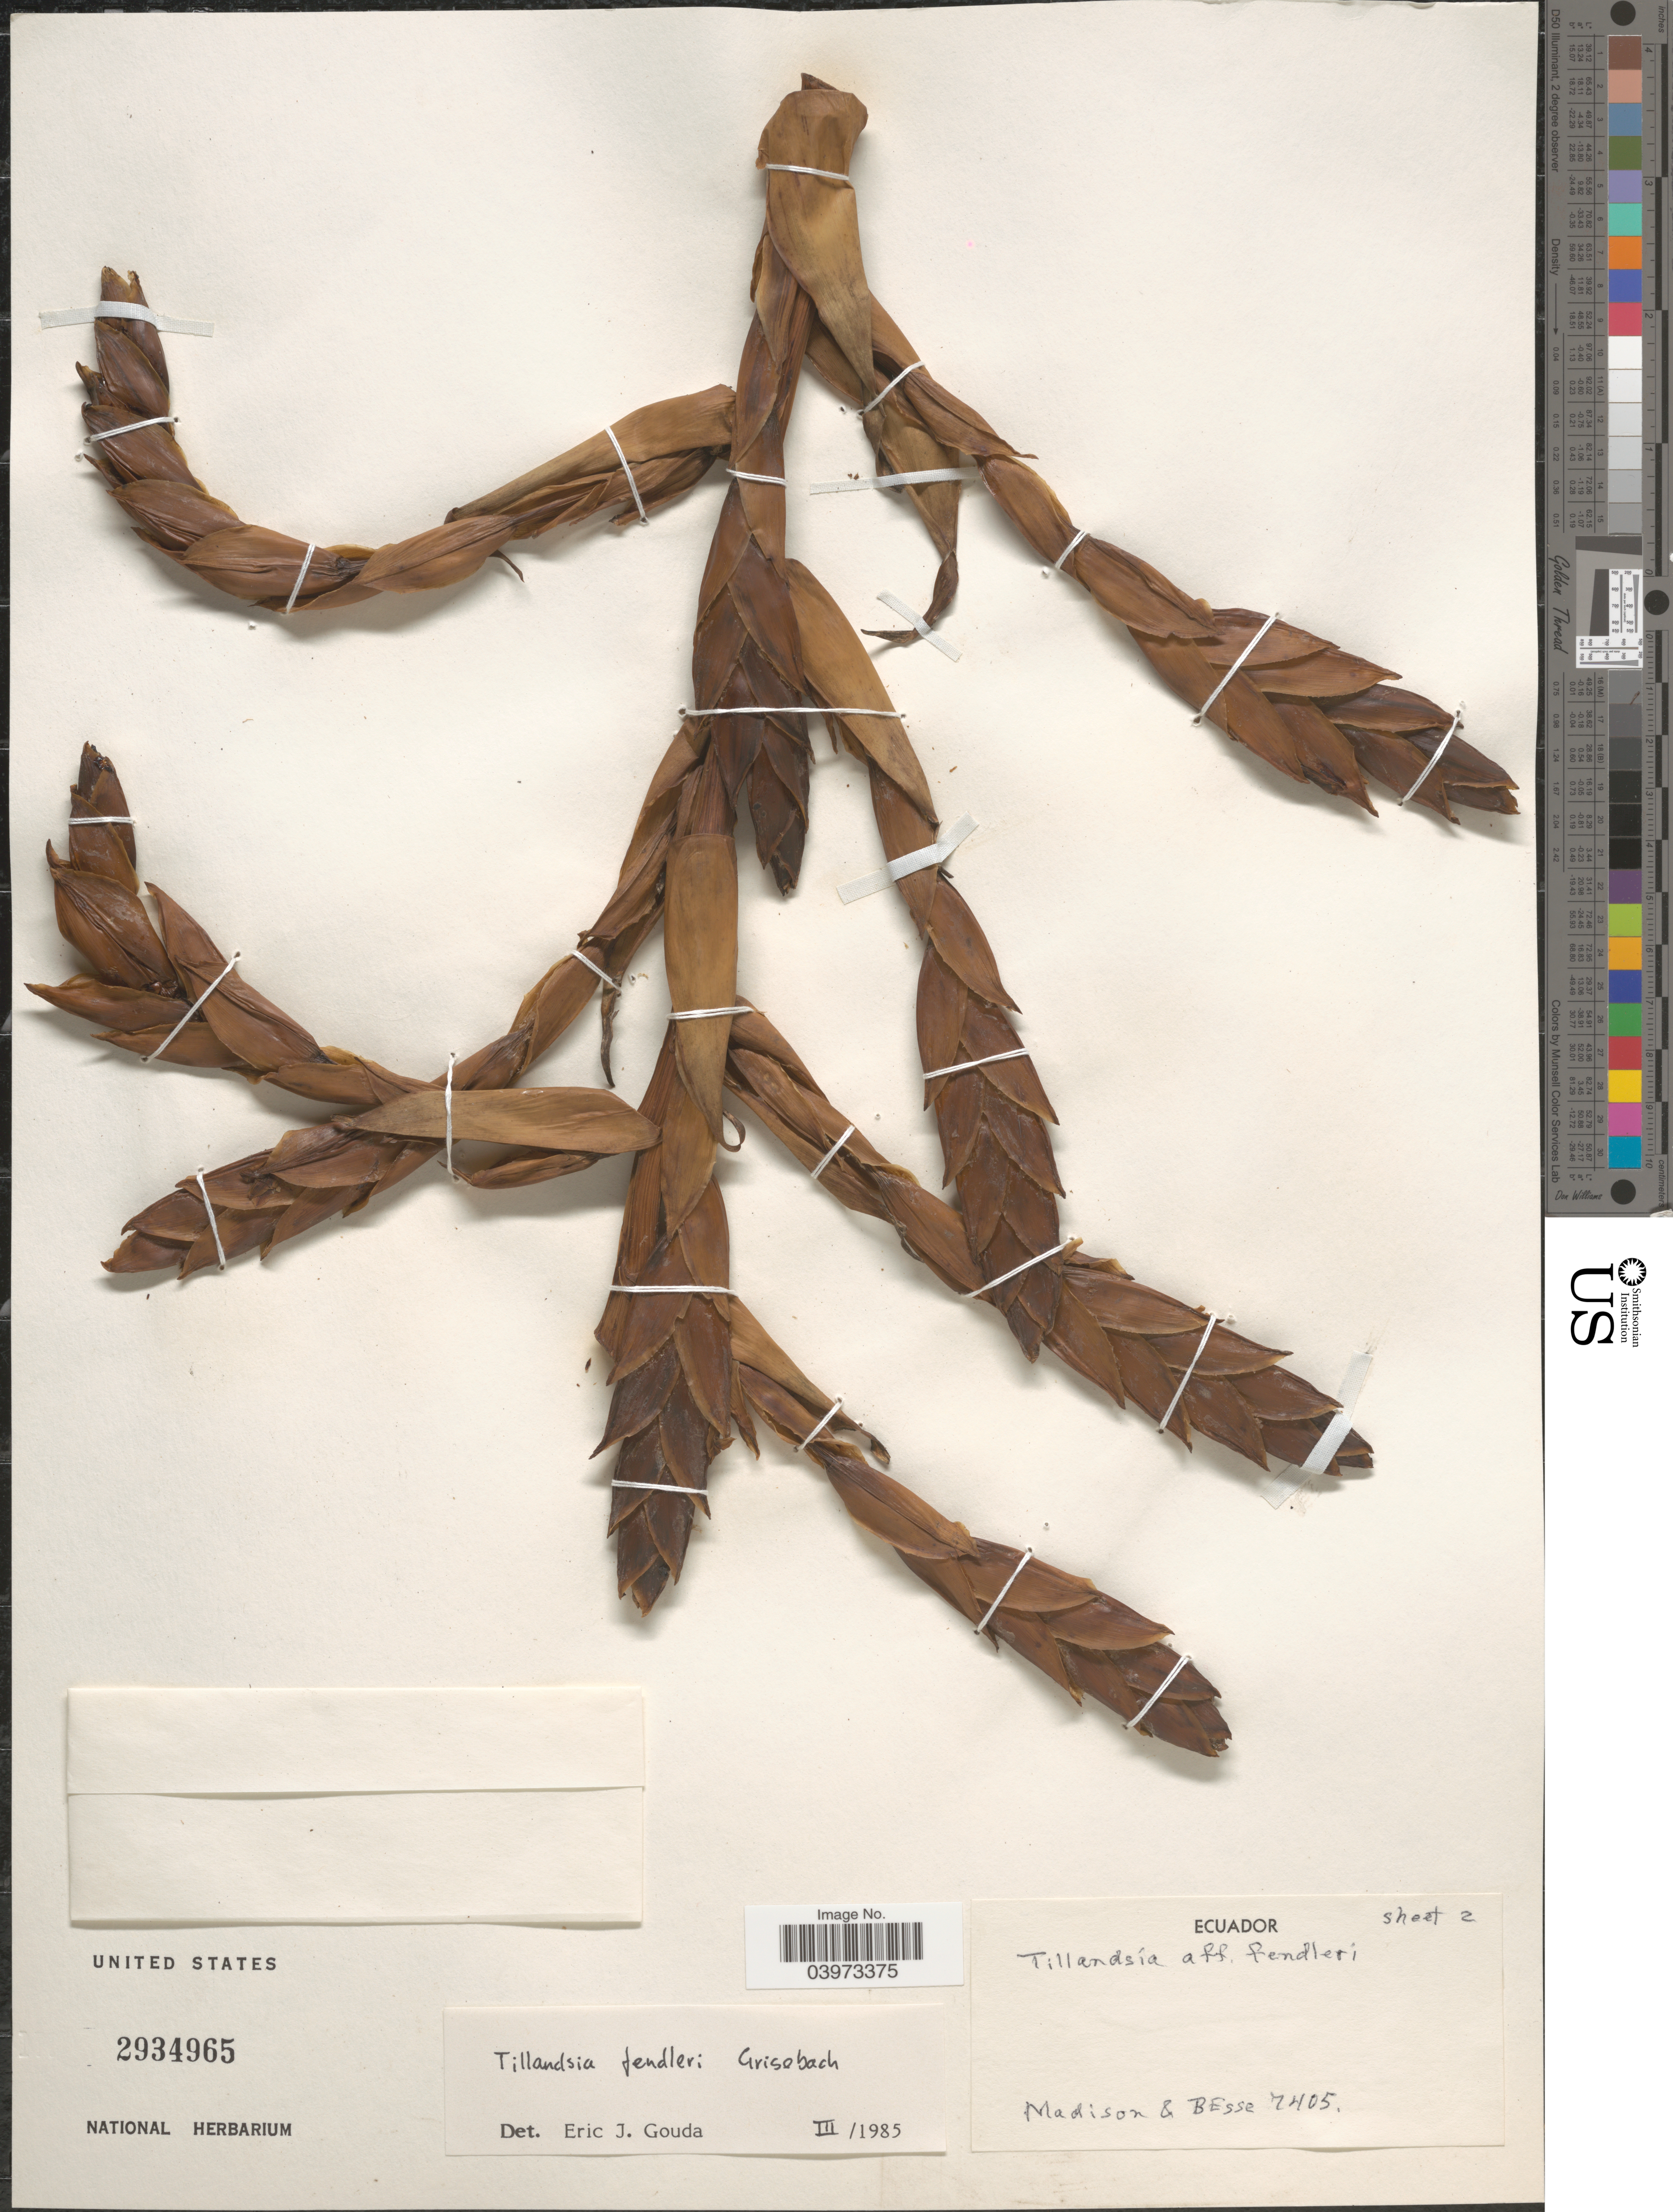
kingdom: Plantae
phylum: Tracheophyta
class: Liliopsida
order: Poales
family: Bromeliaceae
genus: Tillandsia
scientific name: Tillandsia fendleri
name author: Griseb.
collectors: -- Madison & -. Besse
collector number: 7405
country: Ecuador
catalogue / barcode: US 2934965